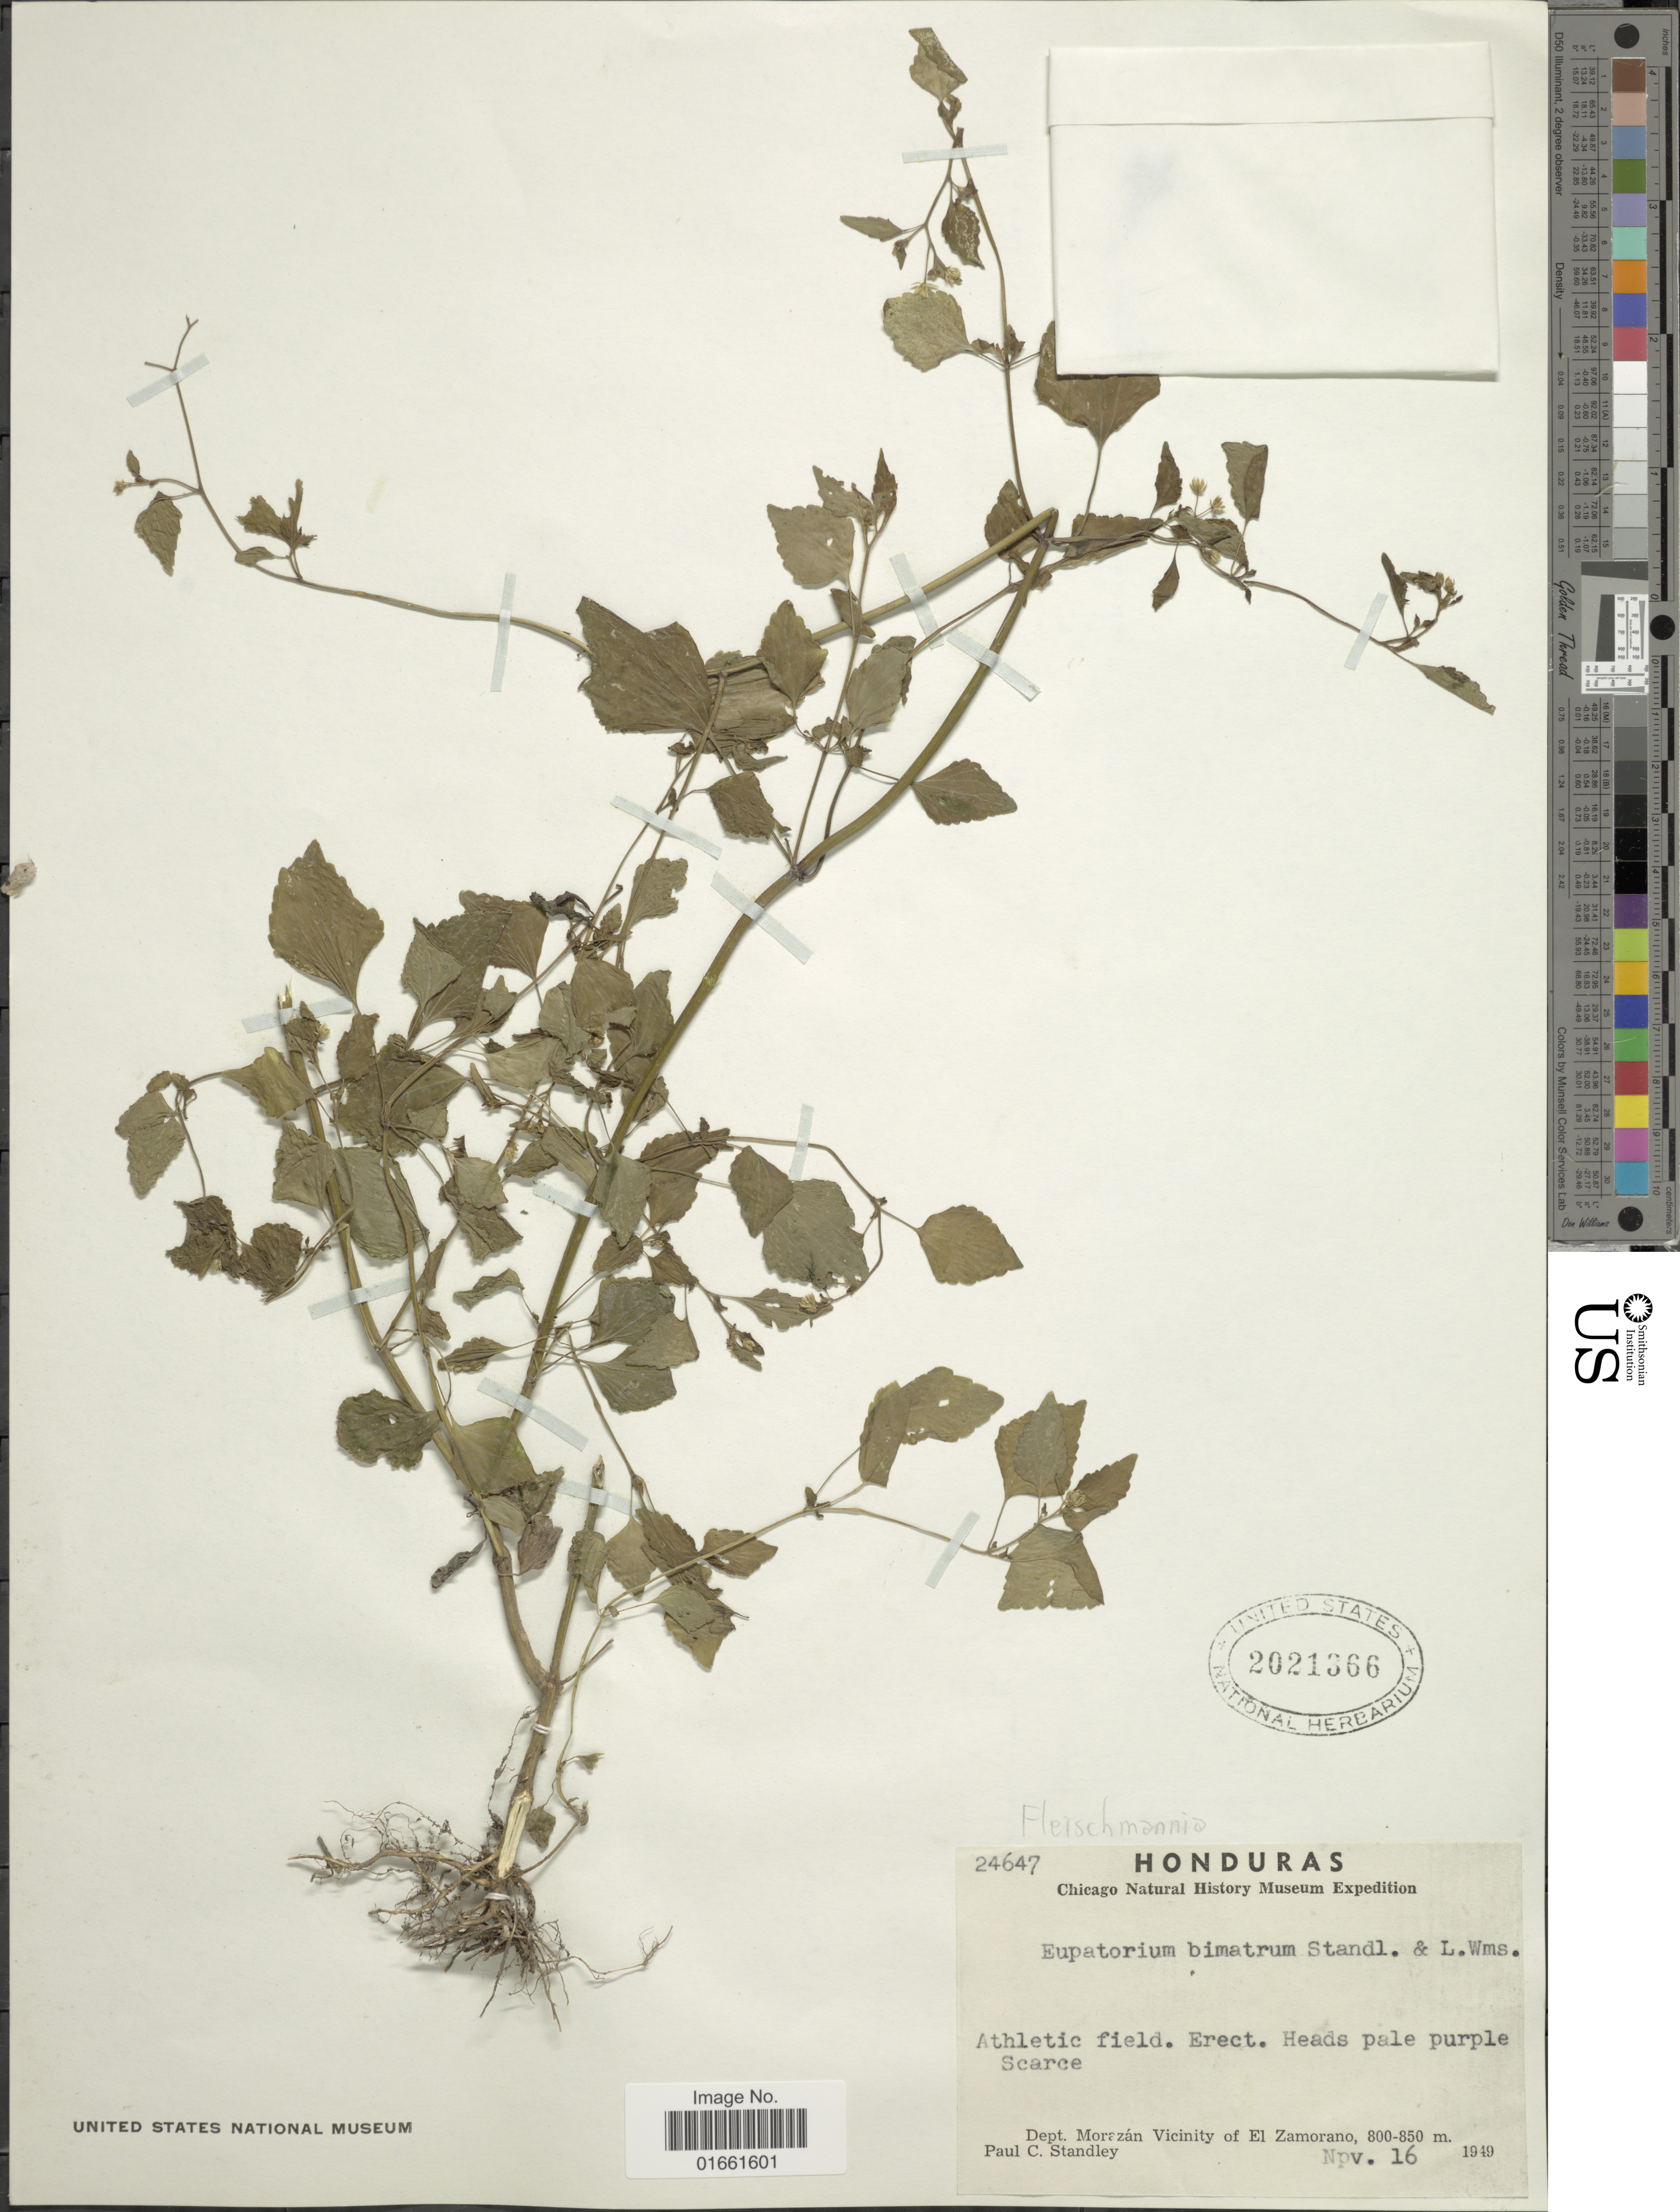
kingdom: Plantae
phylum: Tracheophyta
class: Magnoliopsida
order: Asterales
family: Asteraceae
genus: Fleischmannia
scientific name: Fleischmannia microstemon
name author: (Cass.) R.M. King & H. Rob.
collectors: P. C. Standley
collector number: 24647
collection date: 1949-11-16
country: Honduras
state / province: Fco. Morazán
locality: Dept Morazan, Vicinity of Zamorano.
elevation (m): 800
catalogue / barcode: US 2021366